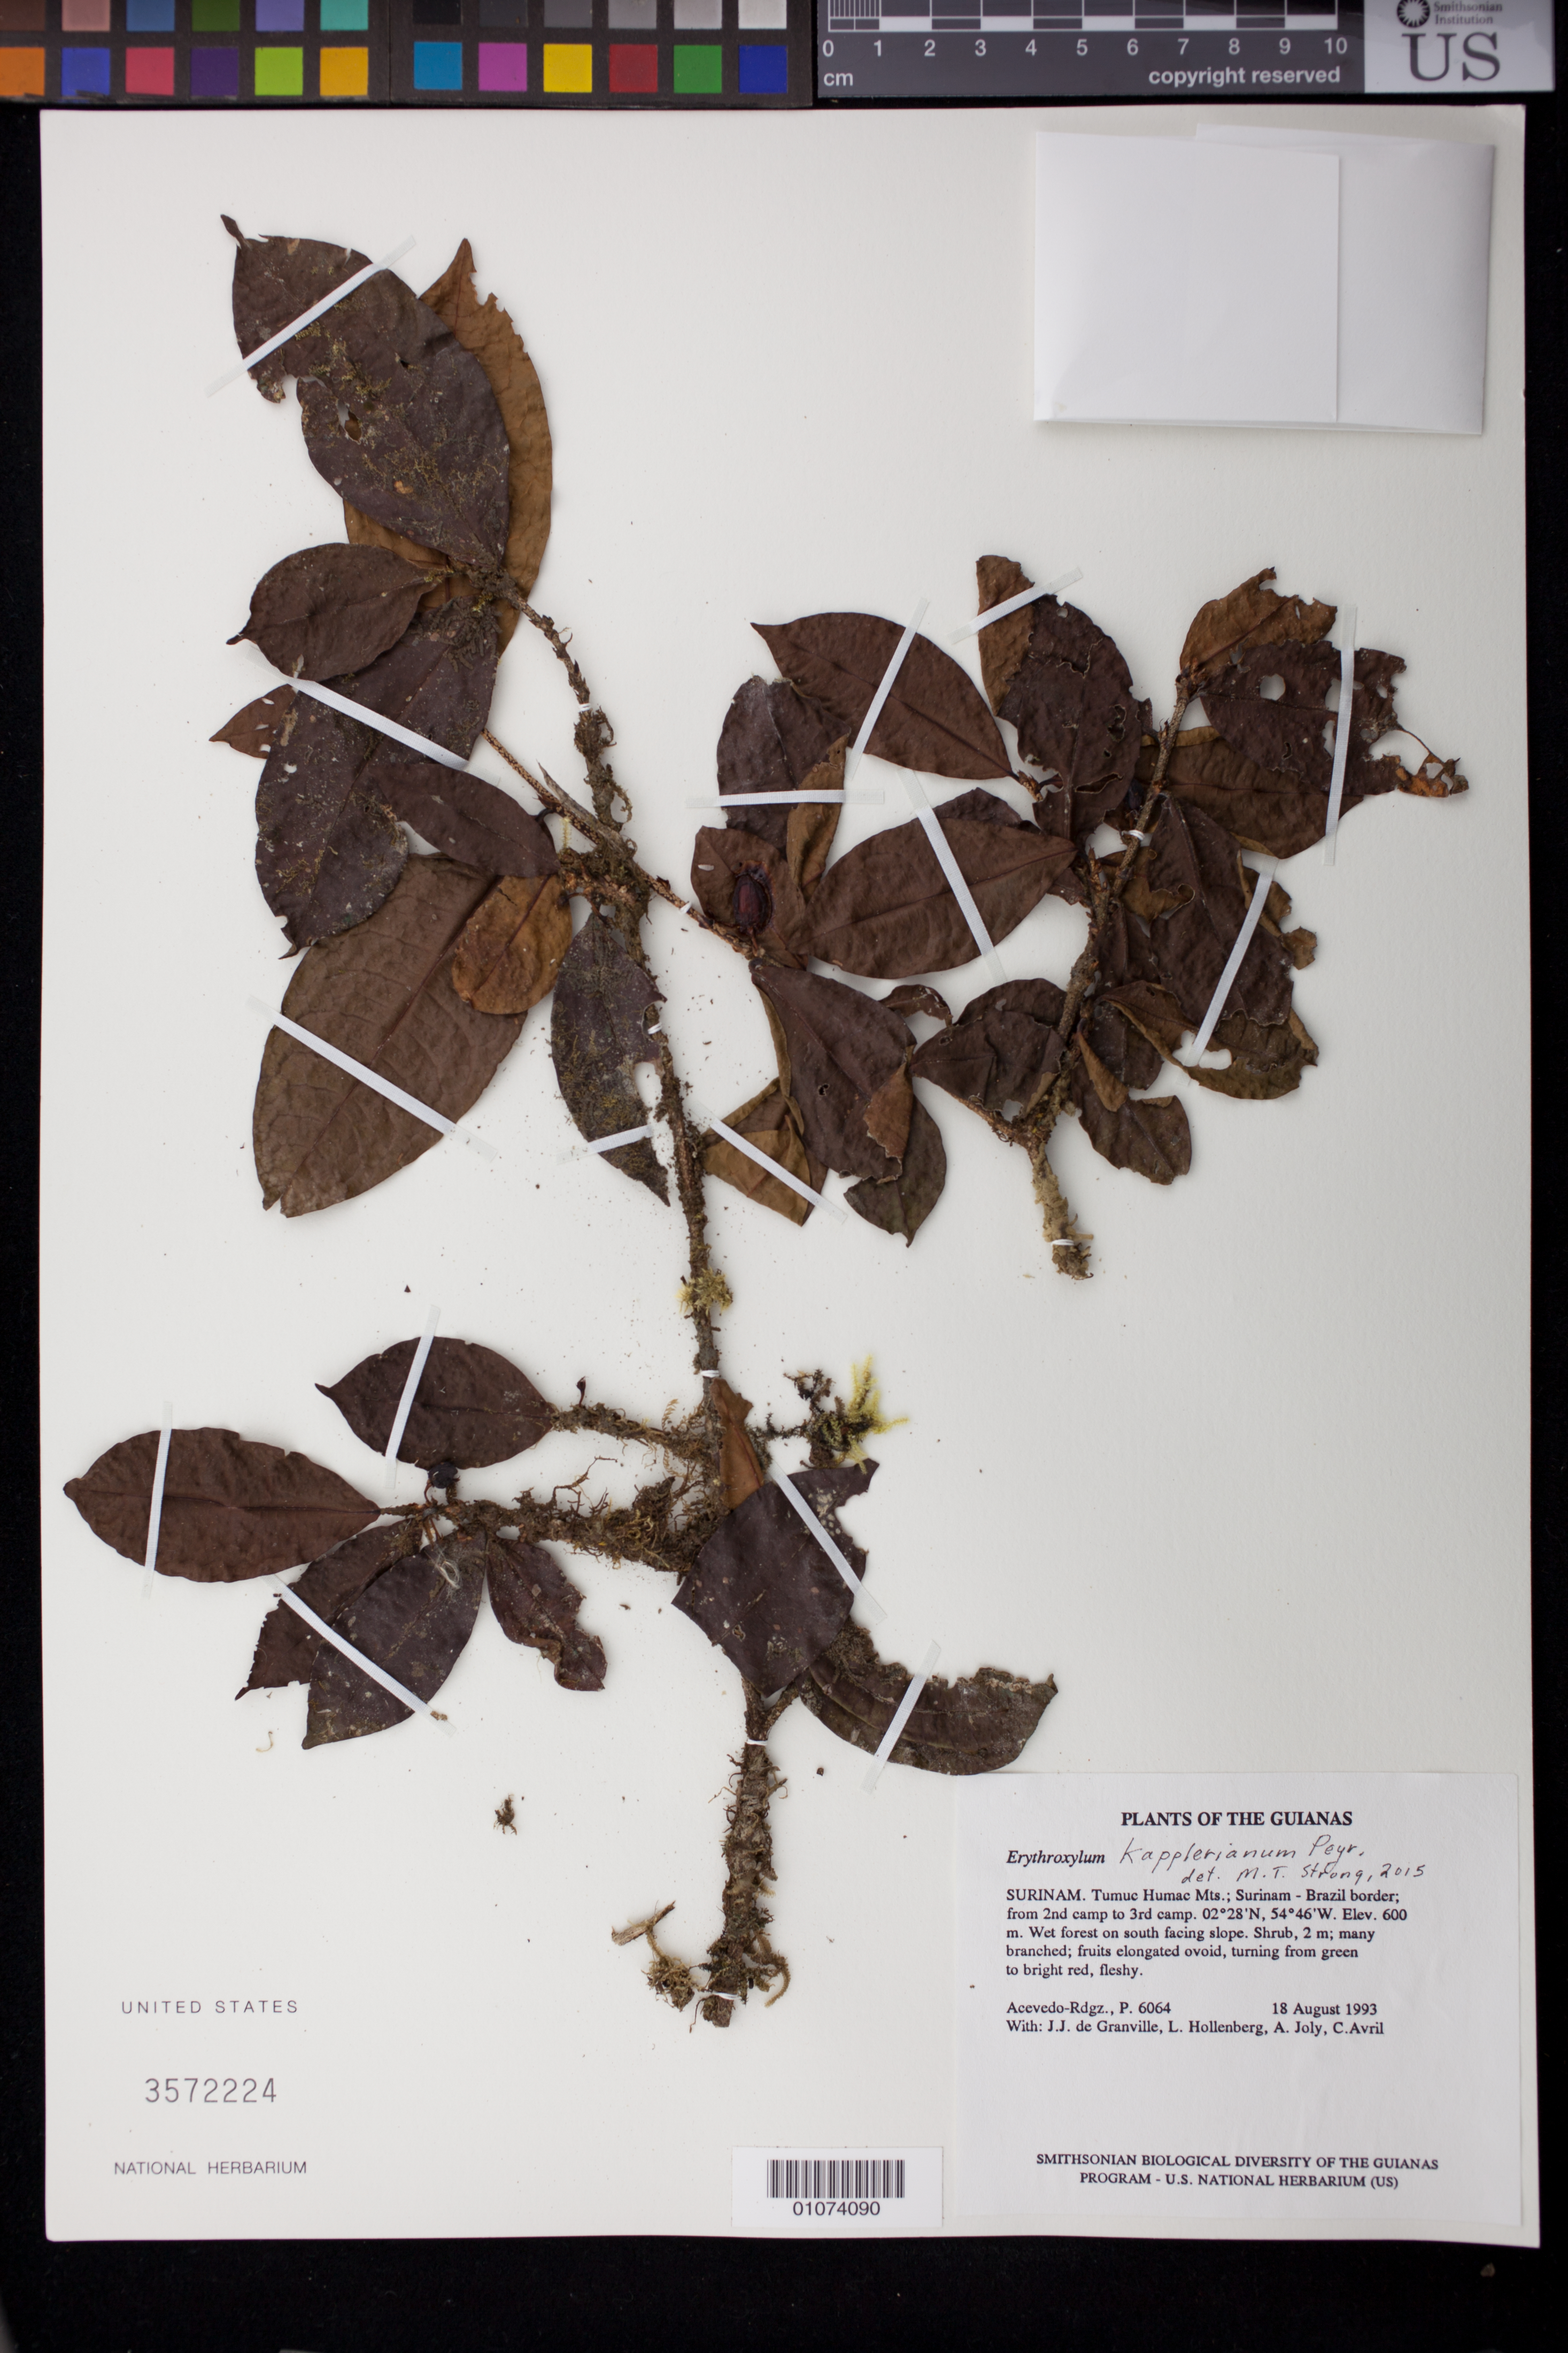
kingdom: Plantae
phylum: Tracheophyta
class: Magnoliopsida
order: Malpighiales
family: Erythroxylaceae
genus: Erythroxylum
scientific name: Erythroxylum kapplerianum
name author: Peyr.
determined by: Strong, M. T., (US), Smithsonian Institution - National Museum of Natural History (UNITED STATES)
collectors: P. Acevedo-Rodr., J.-J. de Granville, L. Hollenberg, A. Joly & C. Avril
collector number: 6064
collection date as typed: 18 August 1993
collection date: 1993-08-18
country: Suriname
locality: Tumuc Humac Mts.; Surinam - Brazil border; from 2nd camp to 3rd camp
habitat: Wet forest on south facing slope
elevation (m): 600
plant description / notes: MO, US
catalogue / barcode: US 3572224